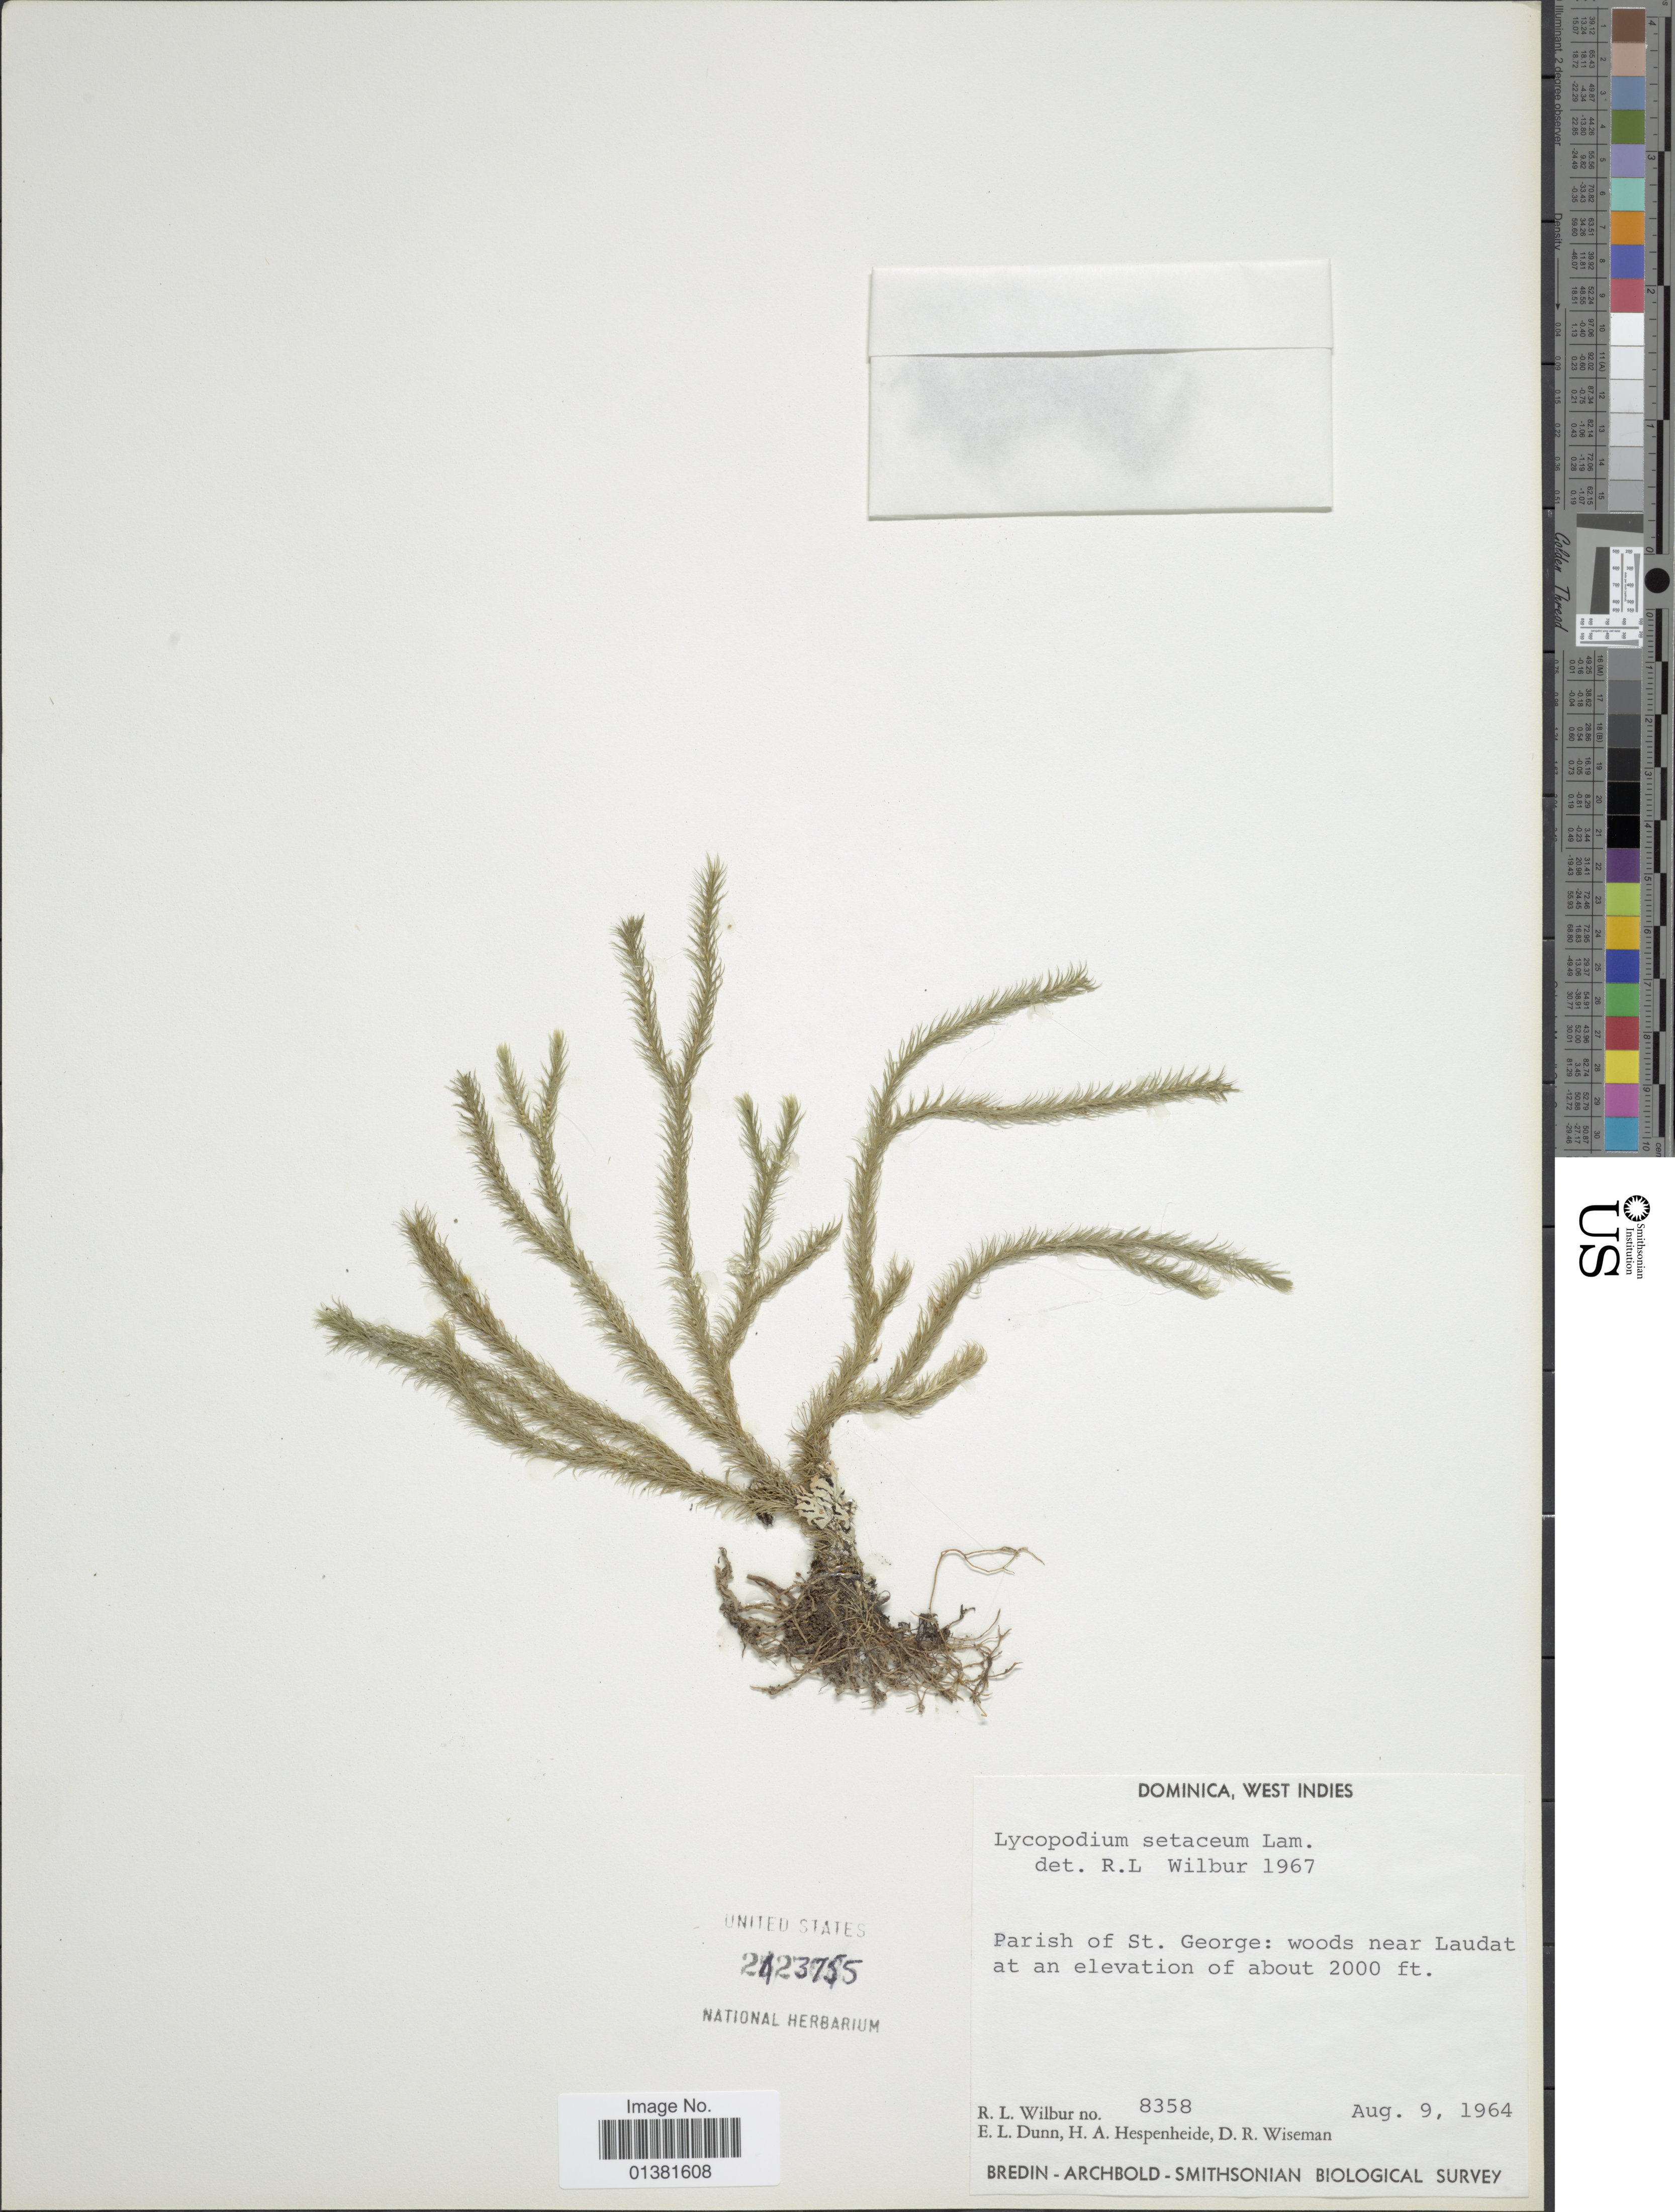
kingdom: Plantae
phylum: Tracheophyta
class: Lycopodiopsida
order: Lycopodiales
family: Lycopodiaceae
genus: Phlegmariurus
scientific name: Phlegmariurus filiformis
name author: (Sw.) W.H. Wagner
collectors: R. L. Wilbur, E. Dunn, H. A. Hespenheide & D. R. Wiseman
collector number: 8358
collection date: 1964-08-09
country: Dominica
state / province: St. George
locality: West Indies, woods near Laudat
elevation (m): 610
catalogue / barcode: US 2423755